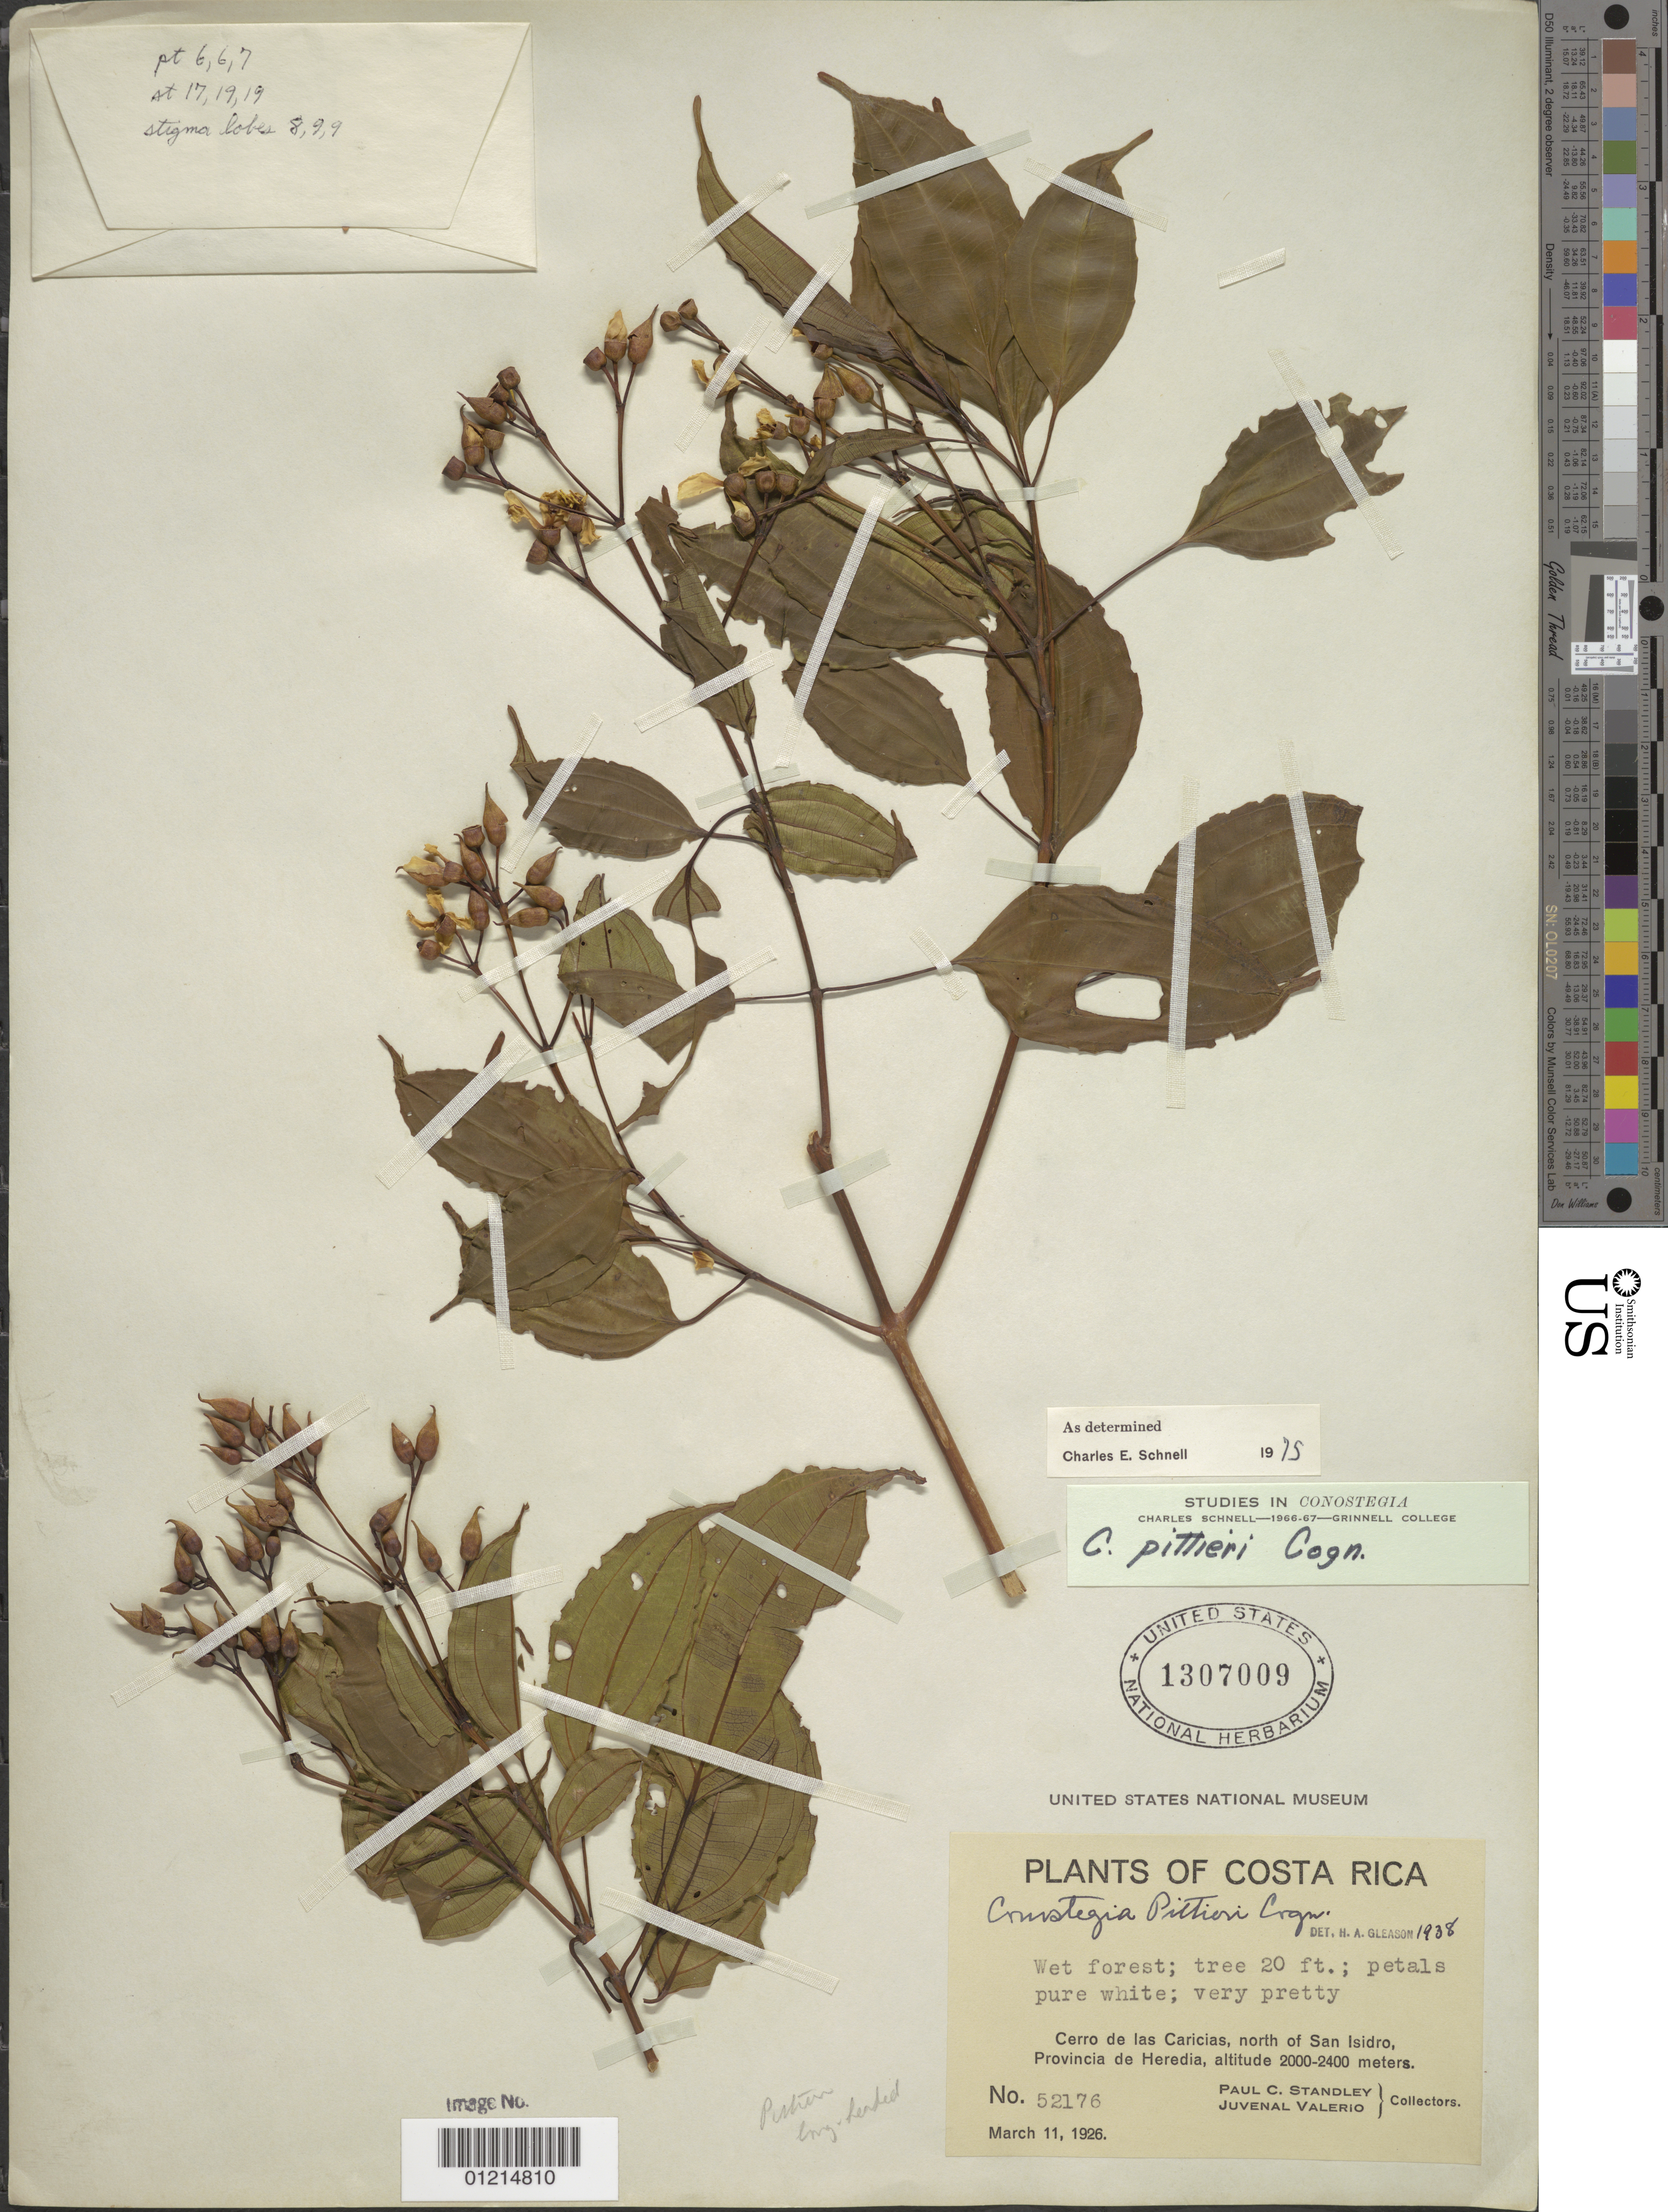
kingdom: Plantae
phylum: Tracheophyta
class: Magnoliopsida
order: Myrtales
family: Melastomataceae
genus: Conostegia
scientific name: Conostegia pittieri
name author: Cogn.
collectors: P. C. Standley & J. Valerio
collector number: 52176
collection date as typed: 11 Mar 1926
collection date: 1926-03-11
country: Costa Rica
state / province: Heredia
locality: Cerro de las Caricias, north of San Isidro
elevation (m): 2000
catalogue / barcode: US 1307009